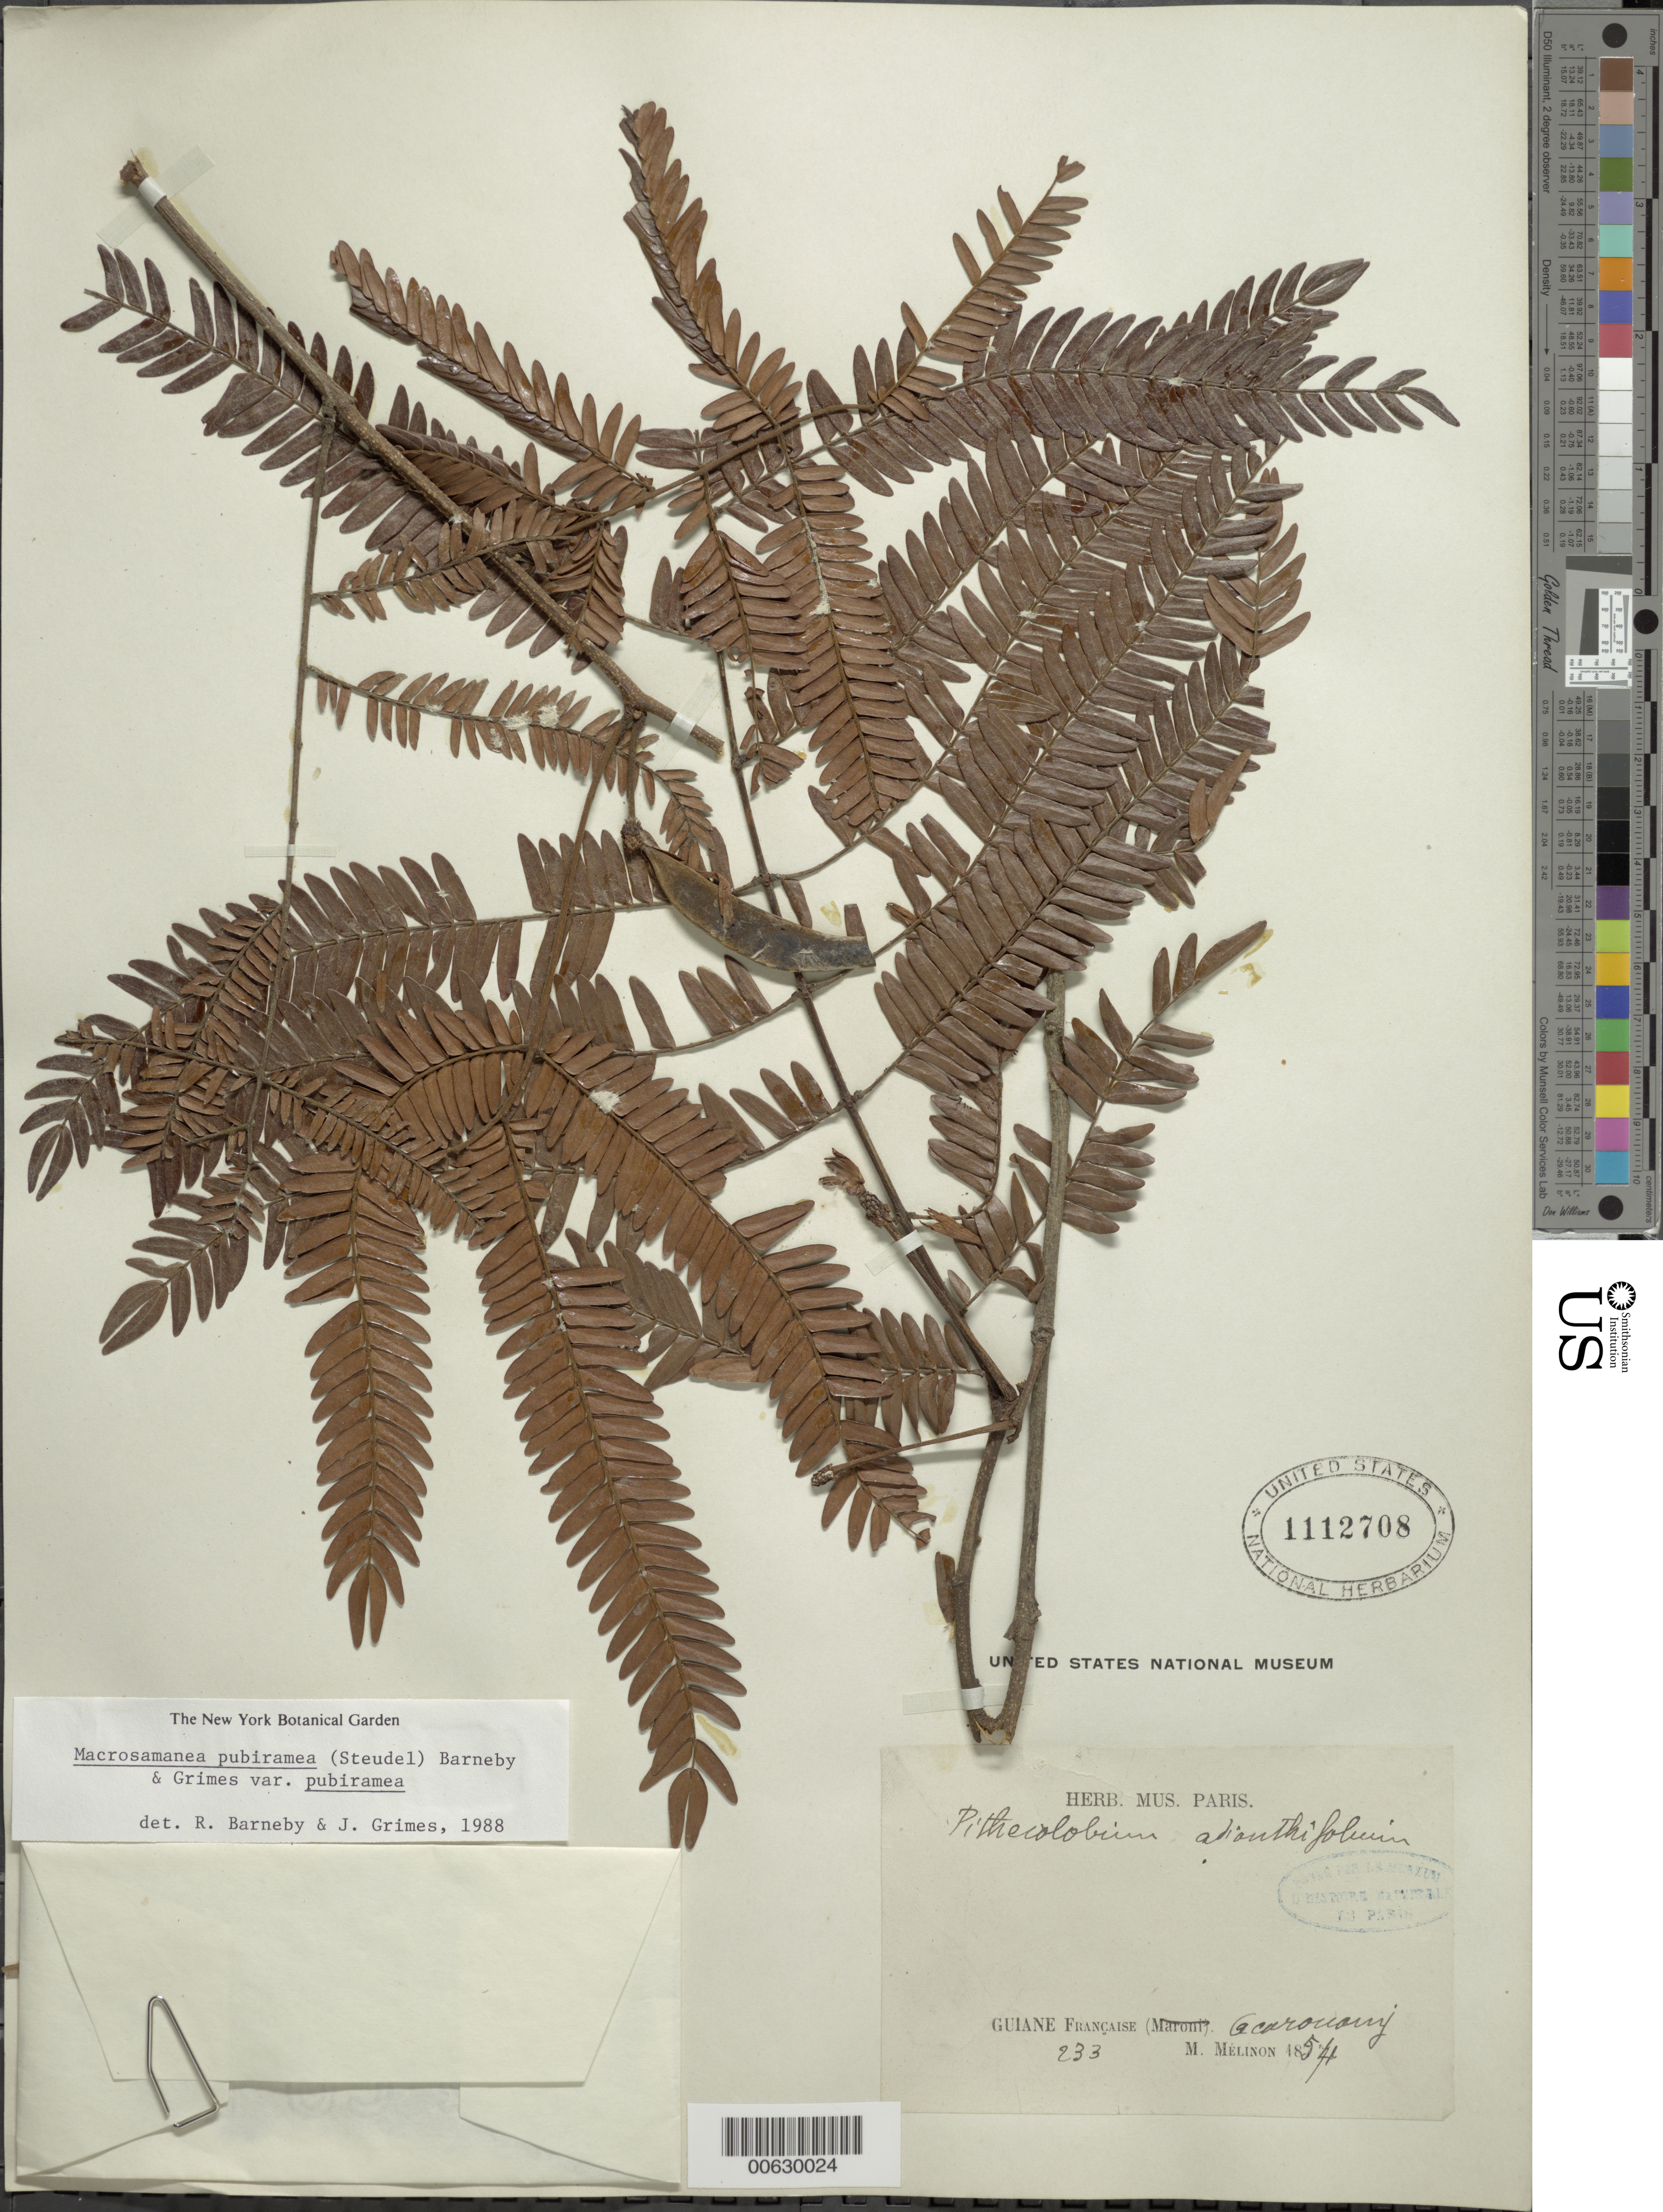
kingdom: Plantae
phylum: Tracheophyta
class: Magnoliopsida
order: Fabales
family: Fabaceae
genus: Macrosamanea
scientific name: Macrosamanea pubiramea var. pubiramea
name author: (Steud.) Barneby & J.W. Grimes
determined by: Barneby, R. C.; Grimes, J. W.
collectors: E. Mélinon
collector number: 233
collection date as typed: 1854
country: French Guiana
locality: Acarouany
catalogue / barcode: US 1112708